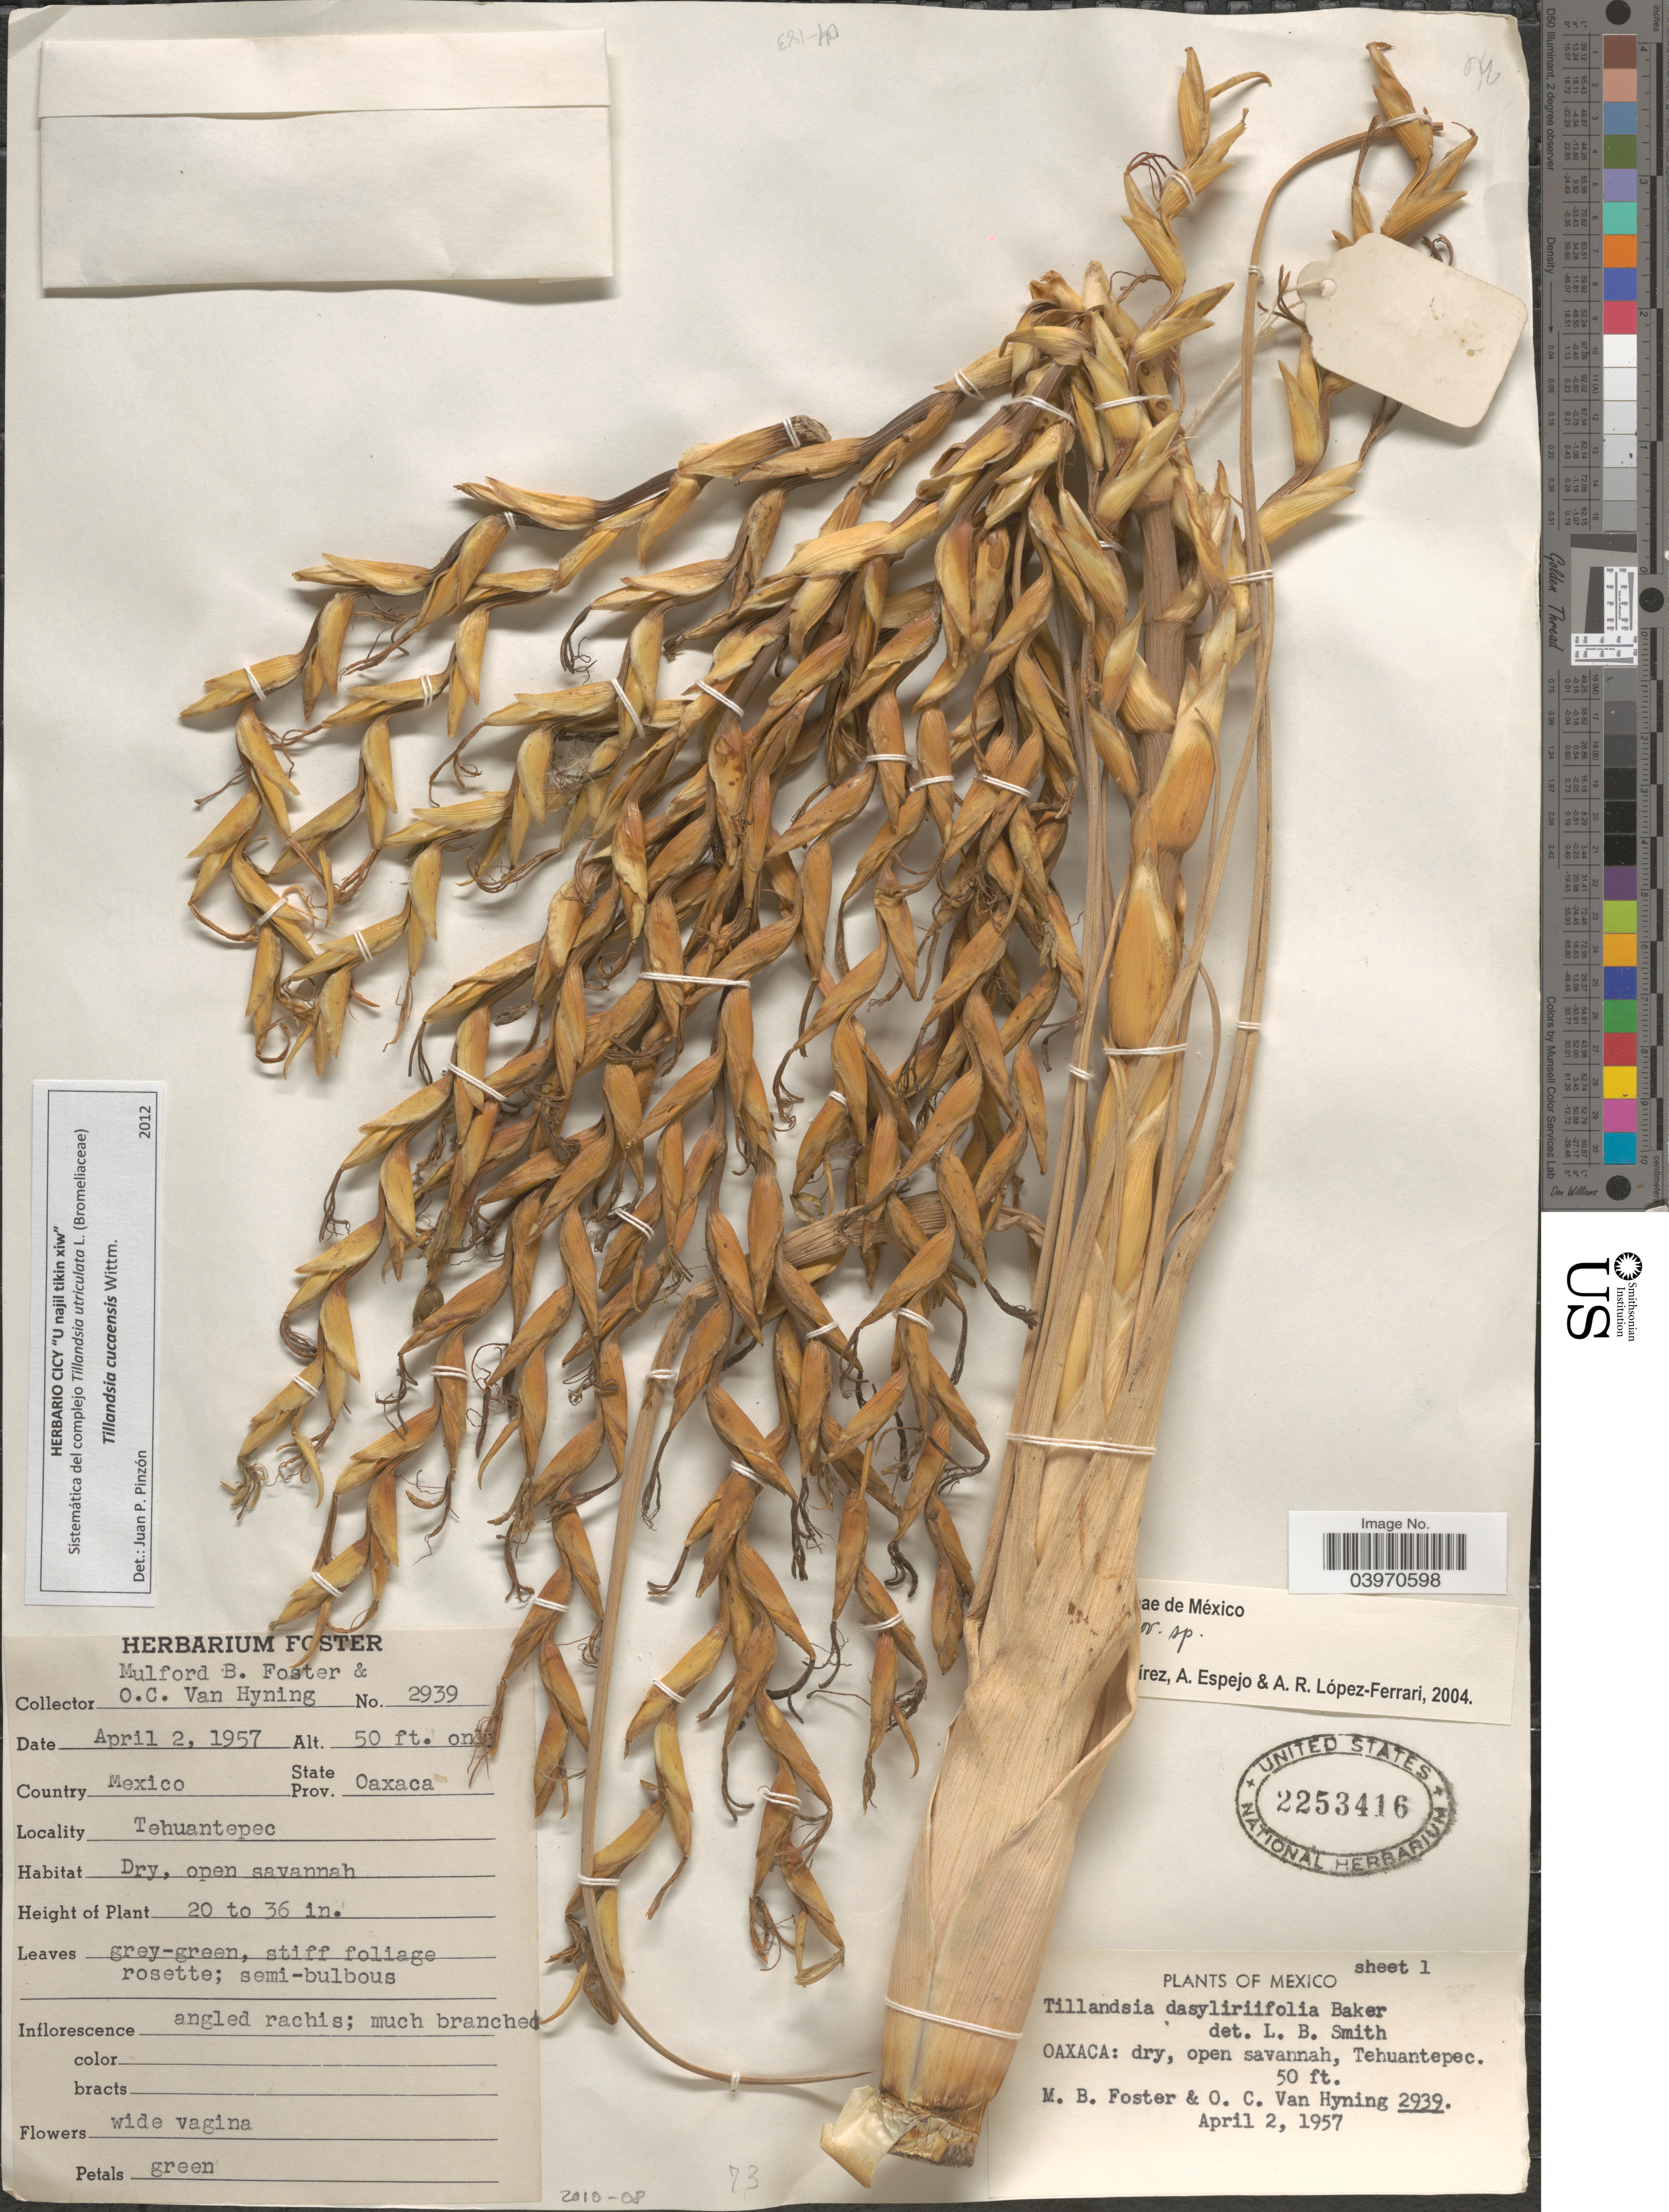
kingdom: Plantae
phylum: Tracheophyta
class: Liliopsida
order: Poales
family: Bromeliaceae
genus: Tillandsia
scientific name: Tillandsia cucaensis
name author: Wittm.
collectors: M. B. Foster & O. Van Hyning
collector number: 2939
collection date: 1957-04-02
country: Mexico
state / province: Oaxaca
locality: Dry, open savannah, Tehuantepec.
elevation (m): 15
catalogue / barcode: US 2253416